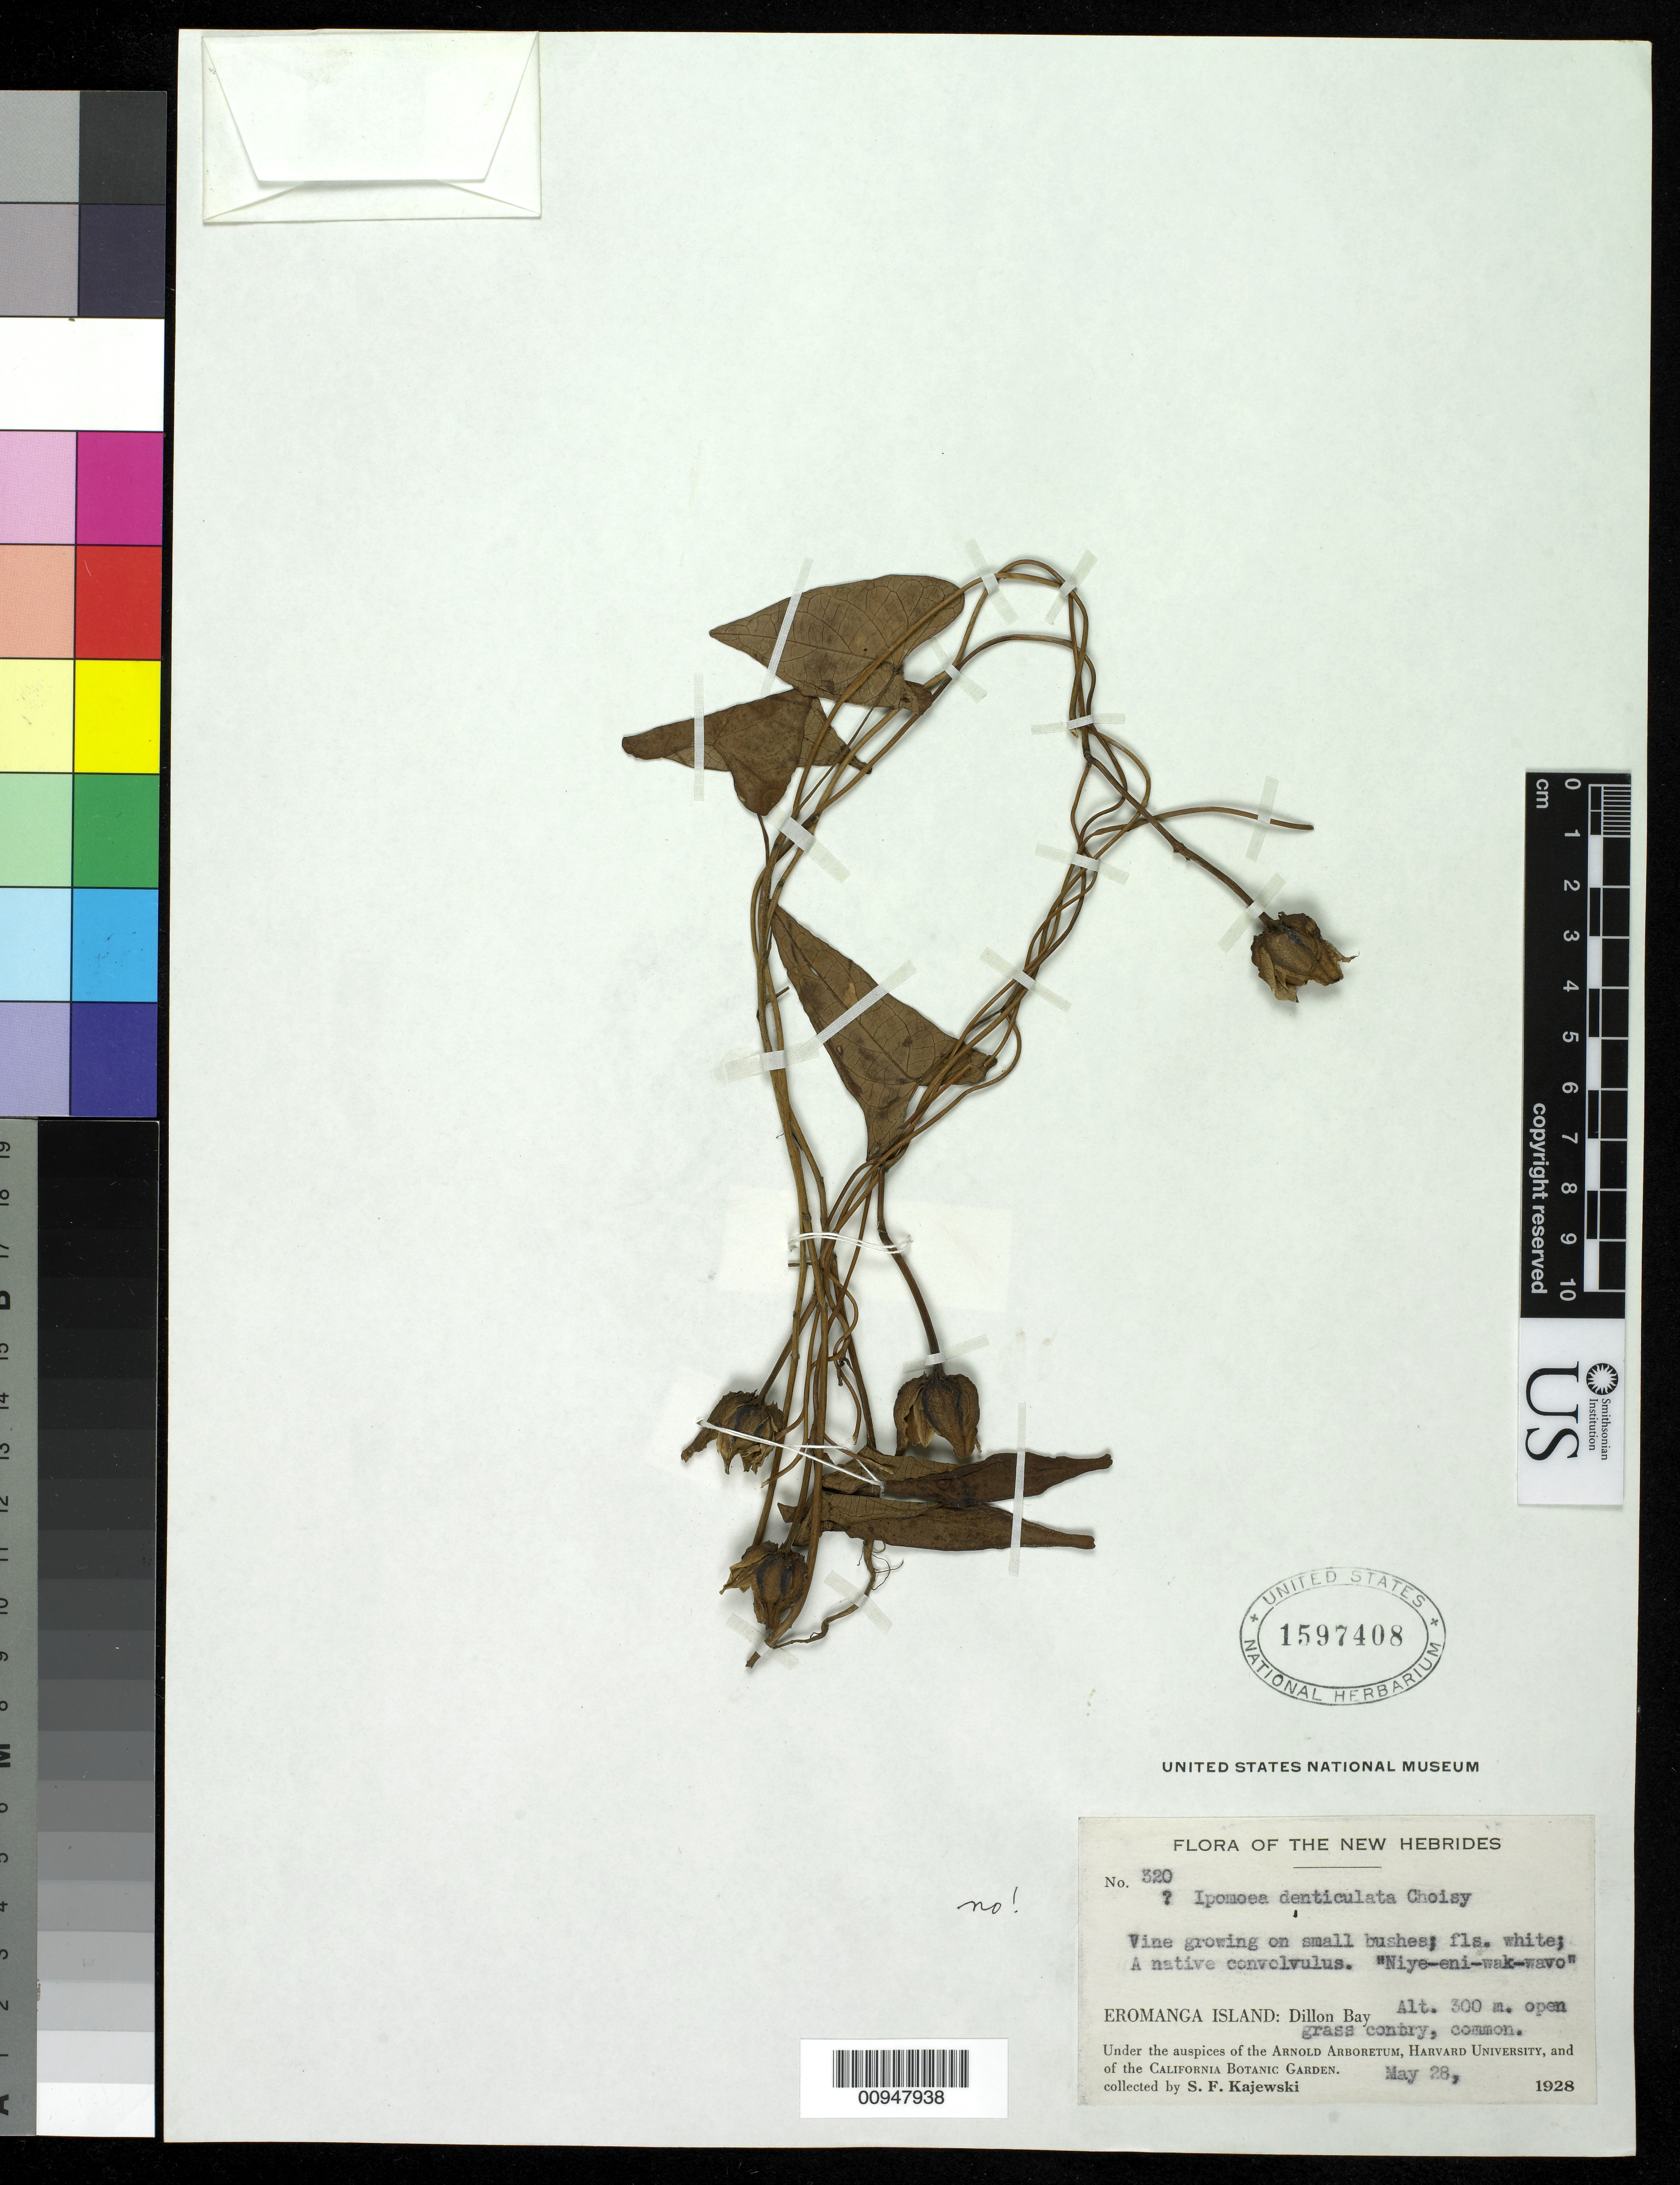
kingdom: Plantae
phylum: Tracheophyta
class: Magnoliopsida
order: Solanales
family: Convolvulaceae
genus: Ipomoea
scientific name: Ipomoea sp.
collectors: S. Kajewski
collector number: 320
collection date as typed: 28 May 1928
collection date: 1928-05-28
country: Vanuatu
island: Erromango [Eromanga]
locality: Dillon Bay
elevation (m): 300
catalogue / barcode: US 1597408